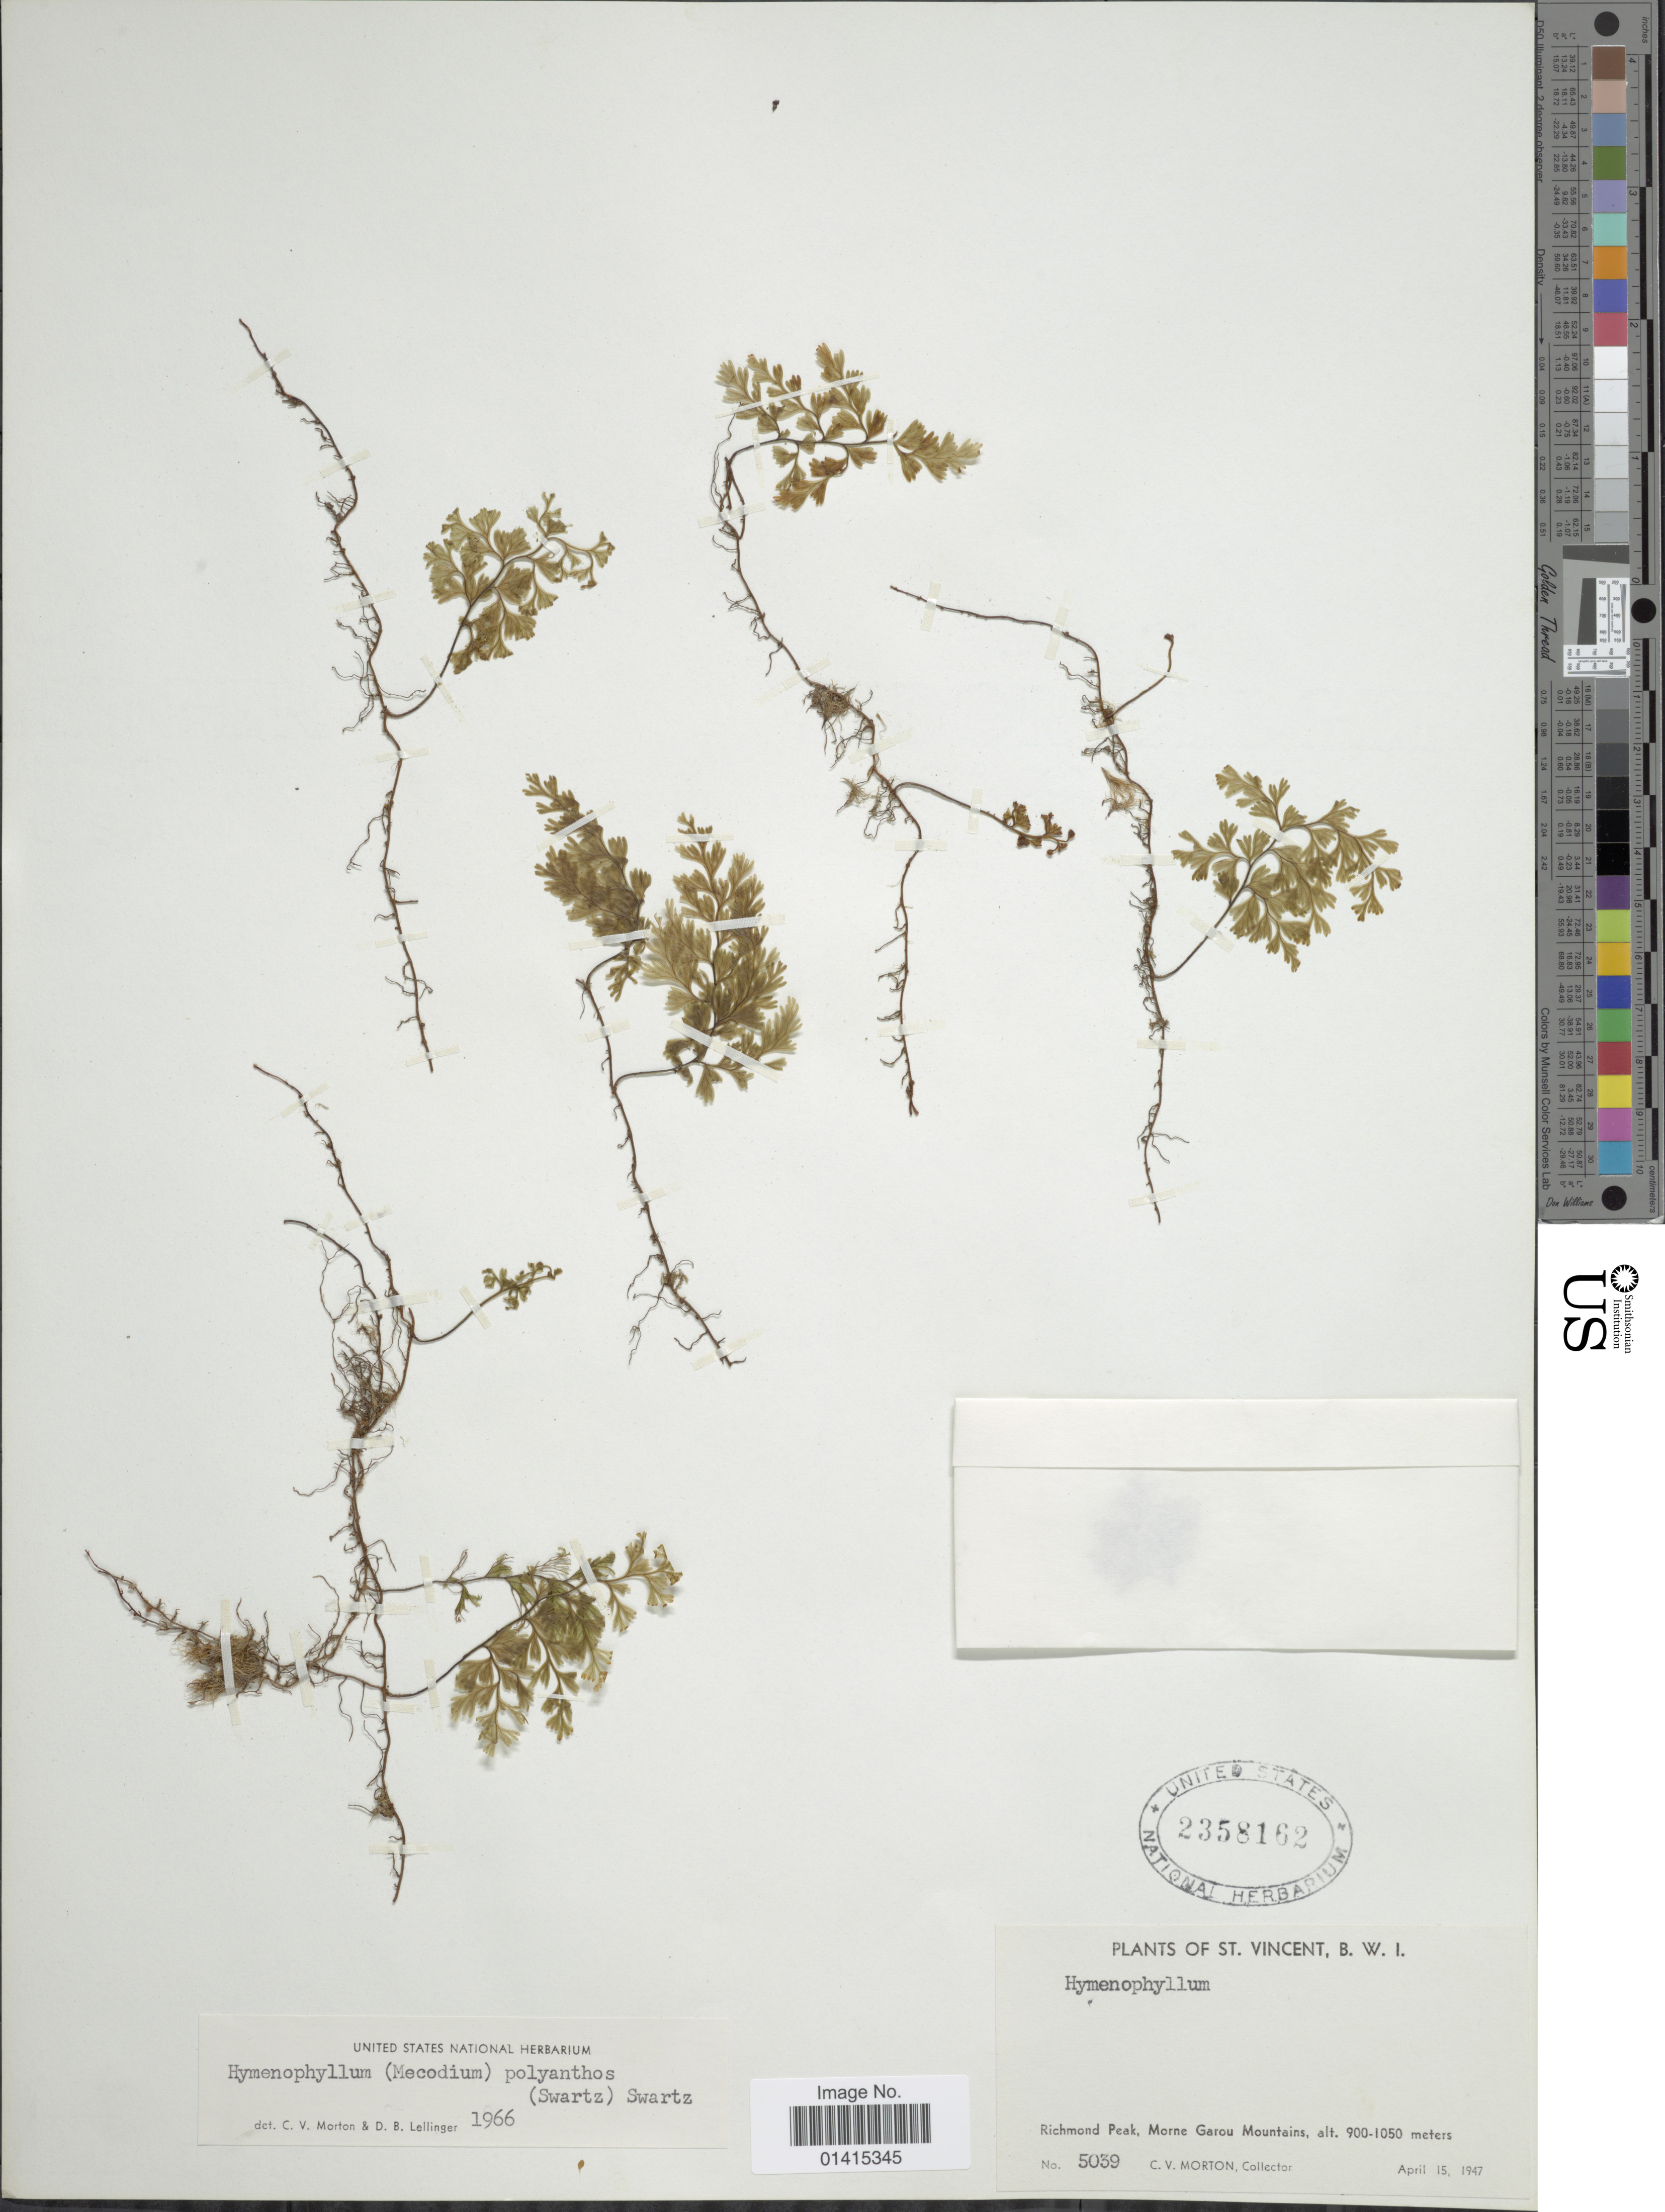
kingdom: Plantae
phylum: Tracheophyta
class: Polypodiopsida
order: Hymenophyllales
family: Hymenophyllaceae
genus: Hymenophyllum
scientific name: Hymenophyllum polyanthos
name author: (Sw.) Sw.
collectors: C. V. Morton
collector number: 5039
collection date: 1947-04-15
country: St. Vincent - Grenadines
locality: St. Vincent, B.W.I., Richmond Peak, Morne Garou Mountains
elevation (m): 900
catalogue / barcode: US 2358162